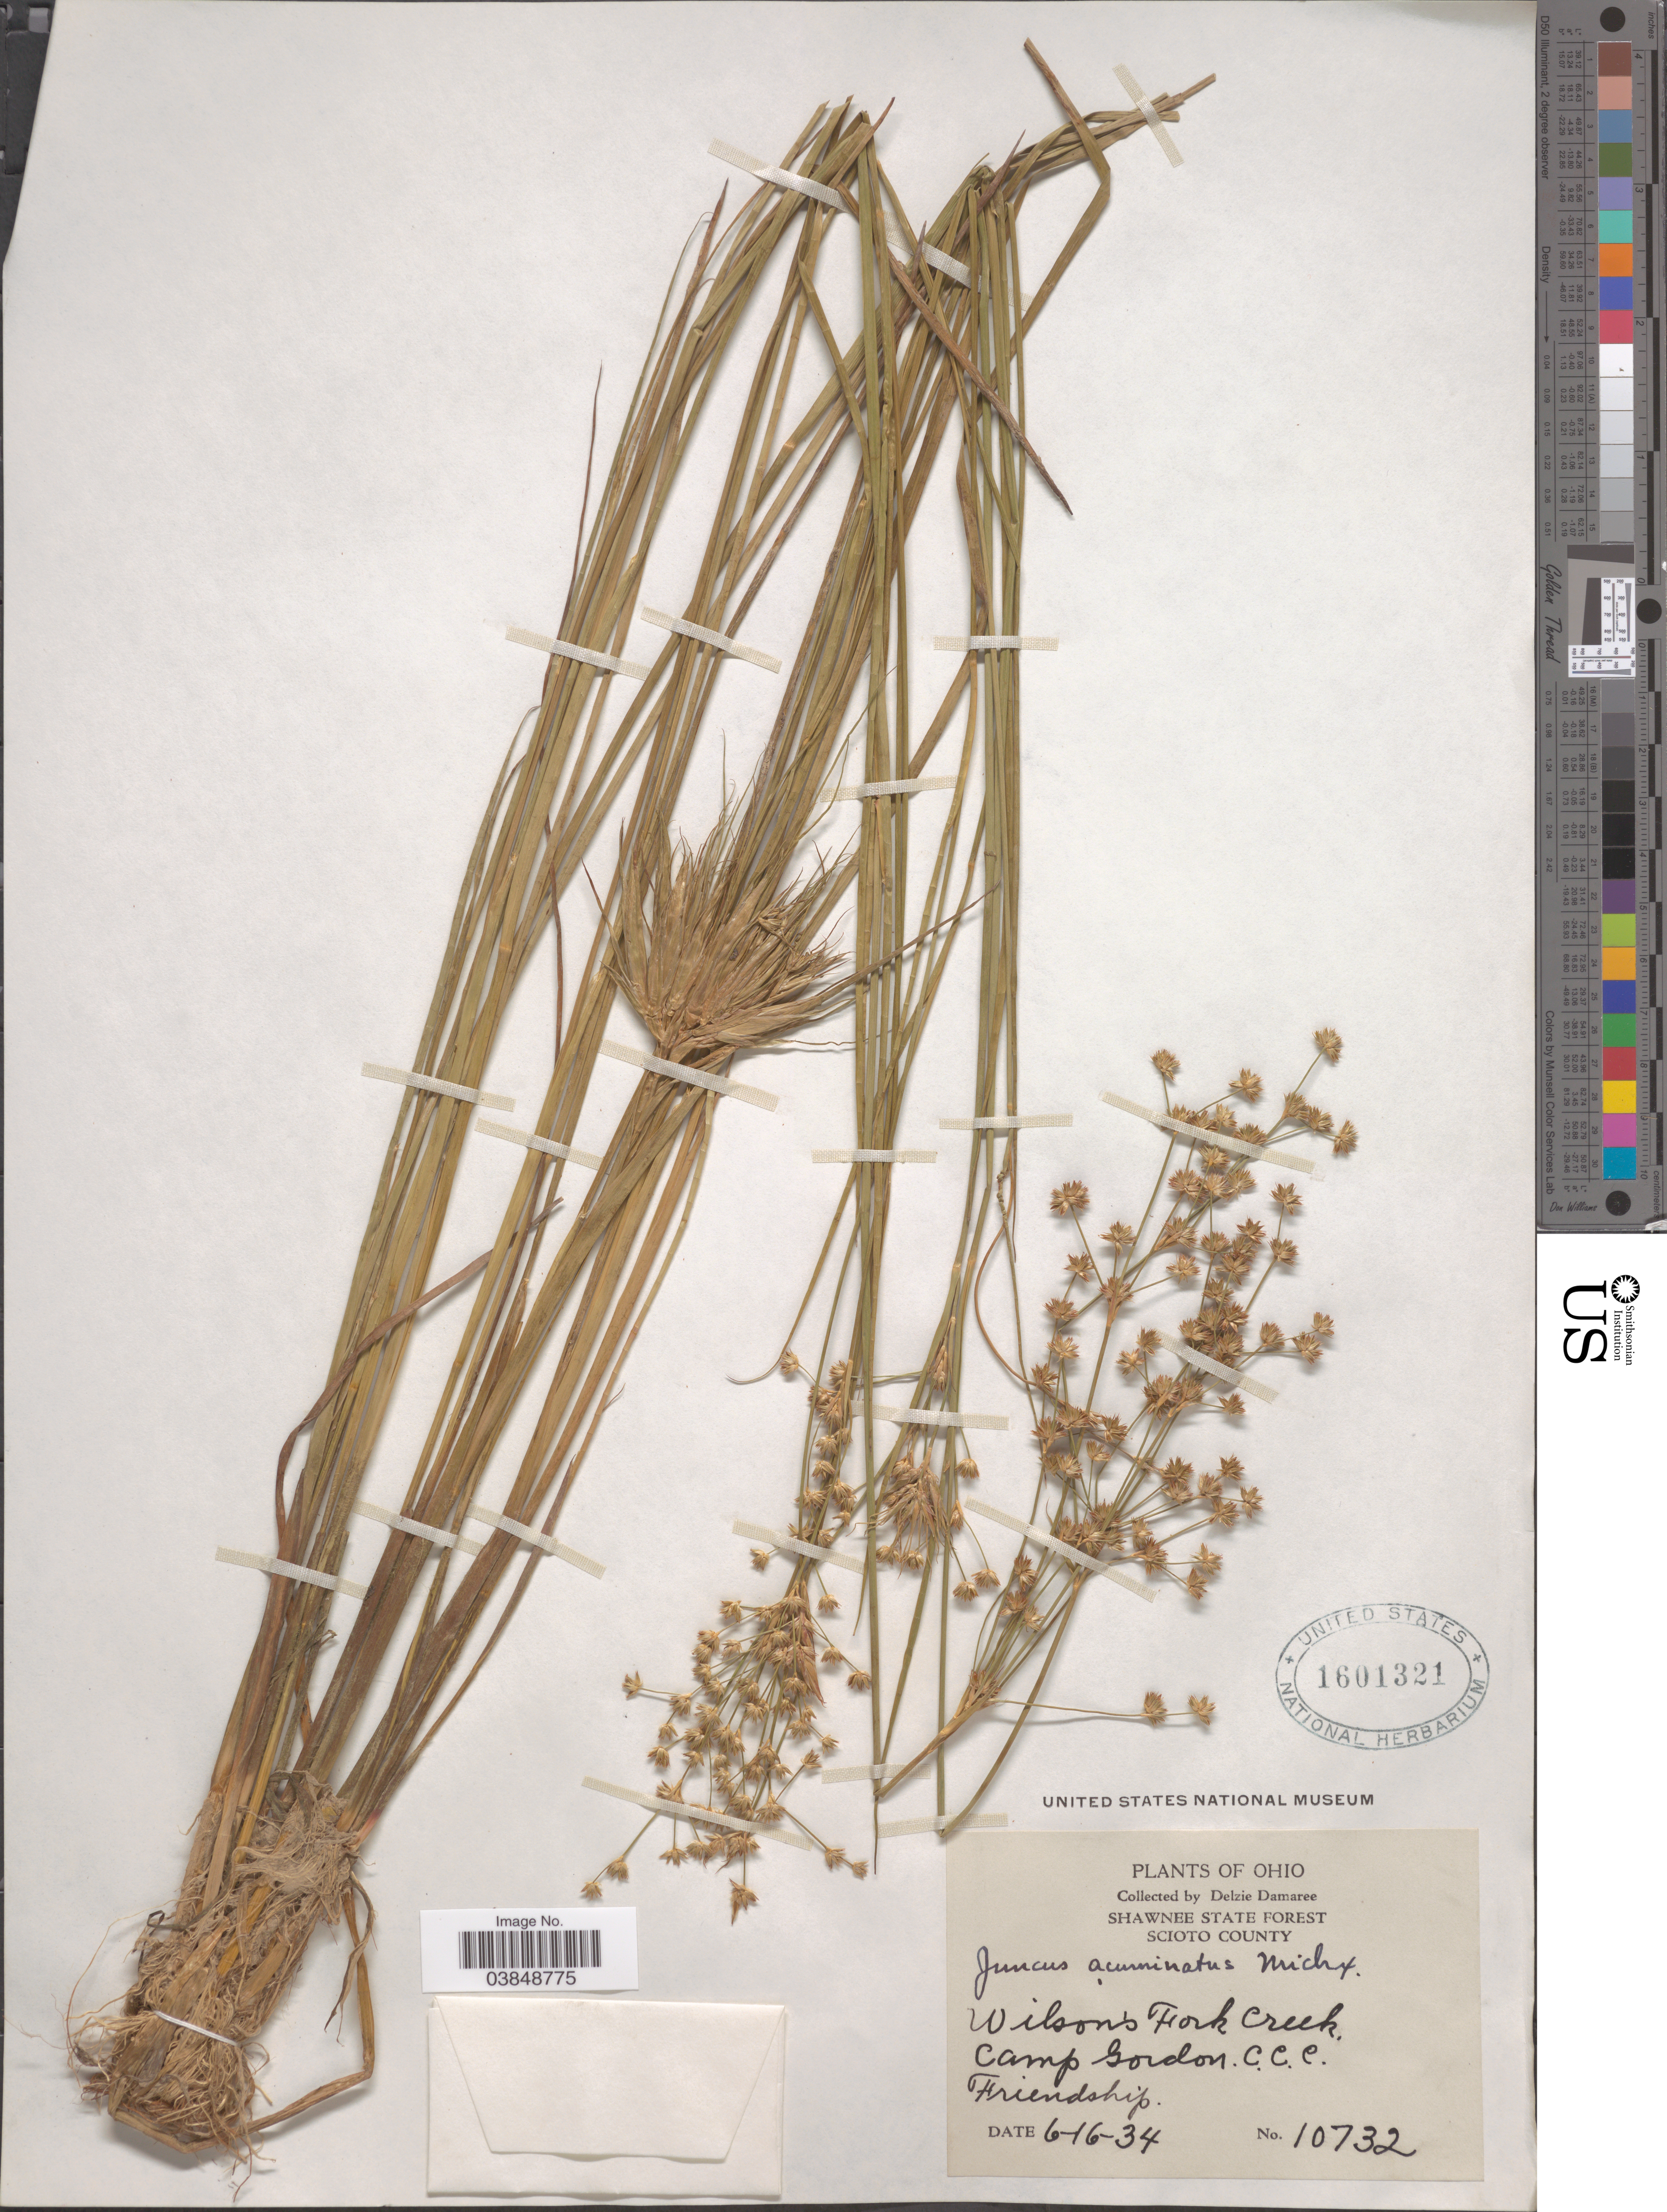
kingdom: Plantae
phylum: Tracheophyta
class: Liliopsida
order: Poales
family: Juncaceae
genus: Juncus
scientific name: Juncus acuminatus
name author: Michx.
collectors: D. Demaree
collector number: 10732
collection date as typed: Transcribed d/m/y: 16/6/34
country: United States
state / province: Ohio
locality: Shawnee State Forest. Scioto County. Wilson's Fork Creek, Camp Gordon, C.C.C. Friendship.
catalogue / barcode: US 1601321